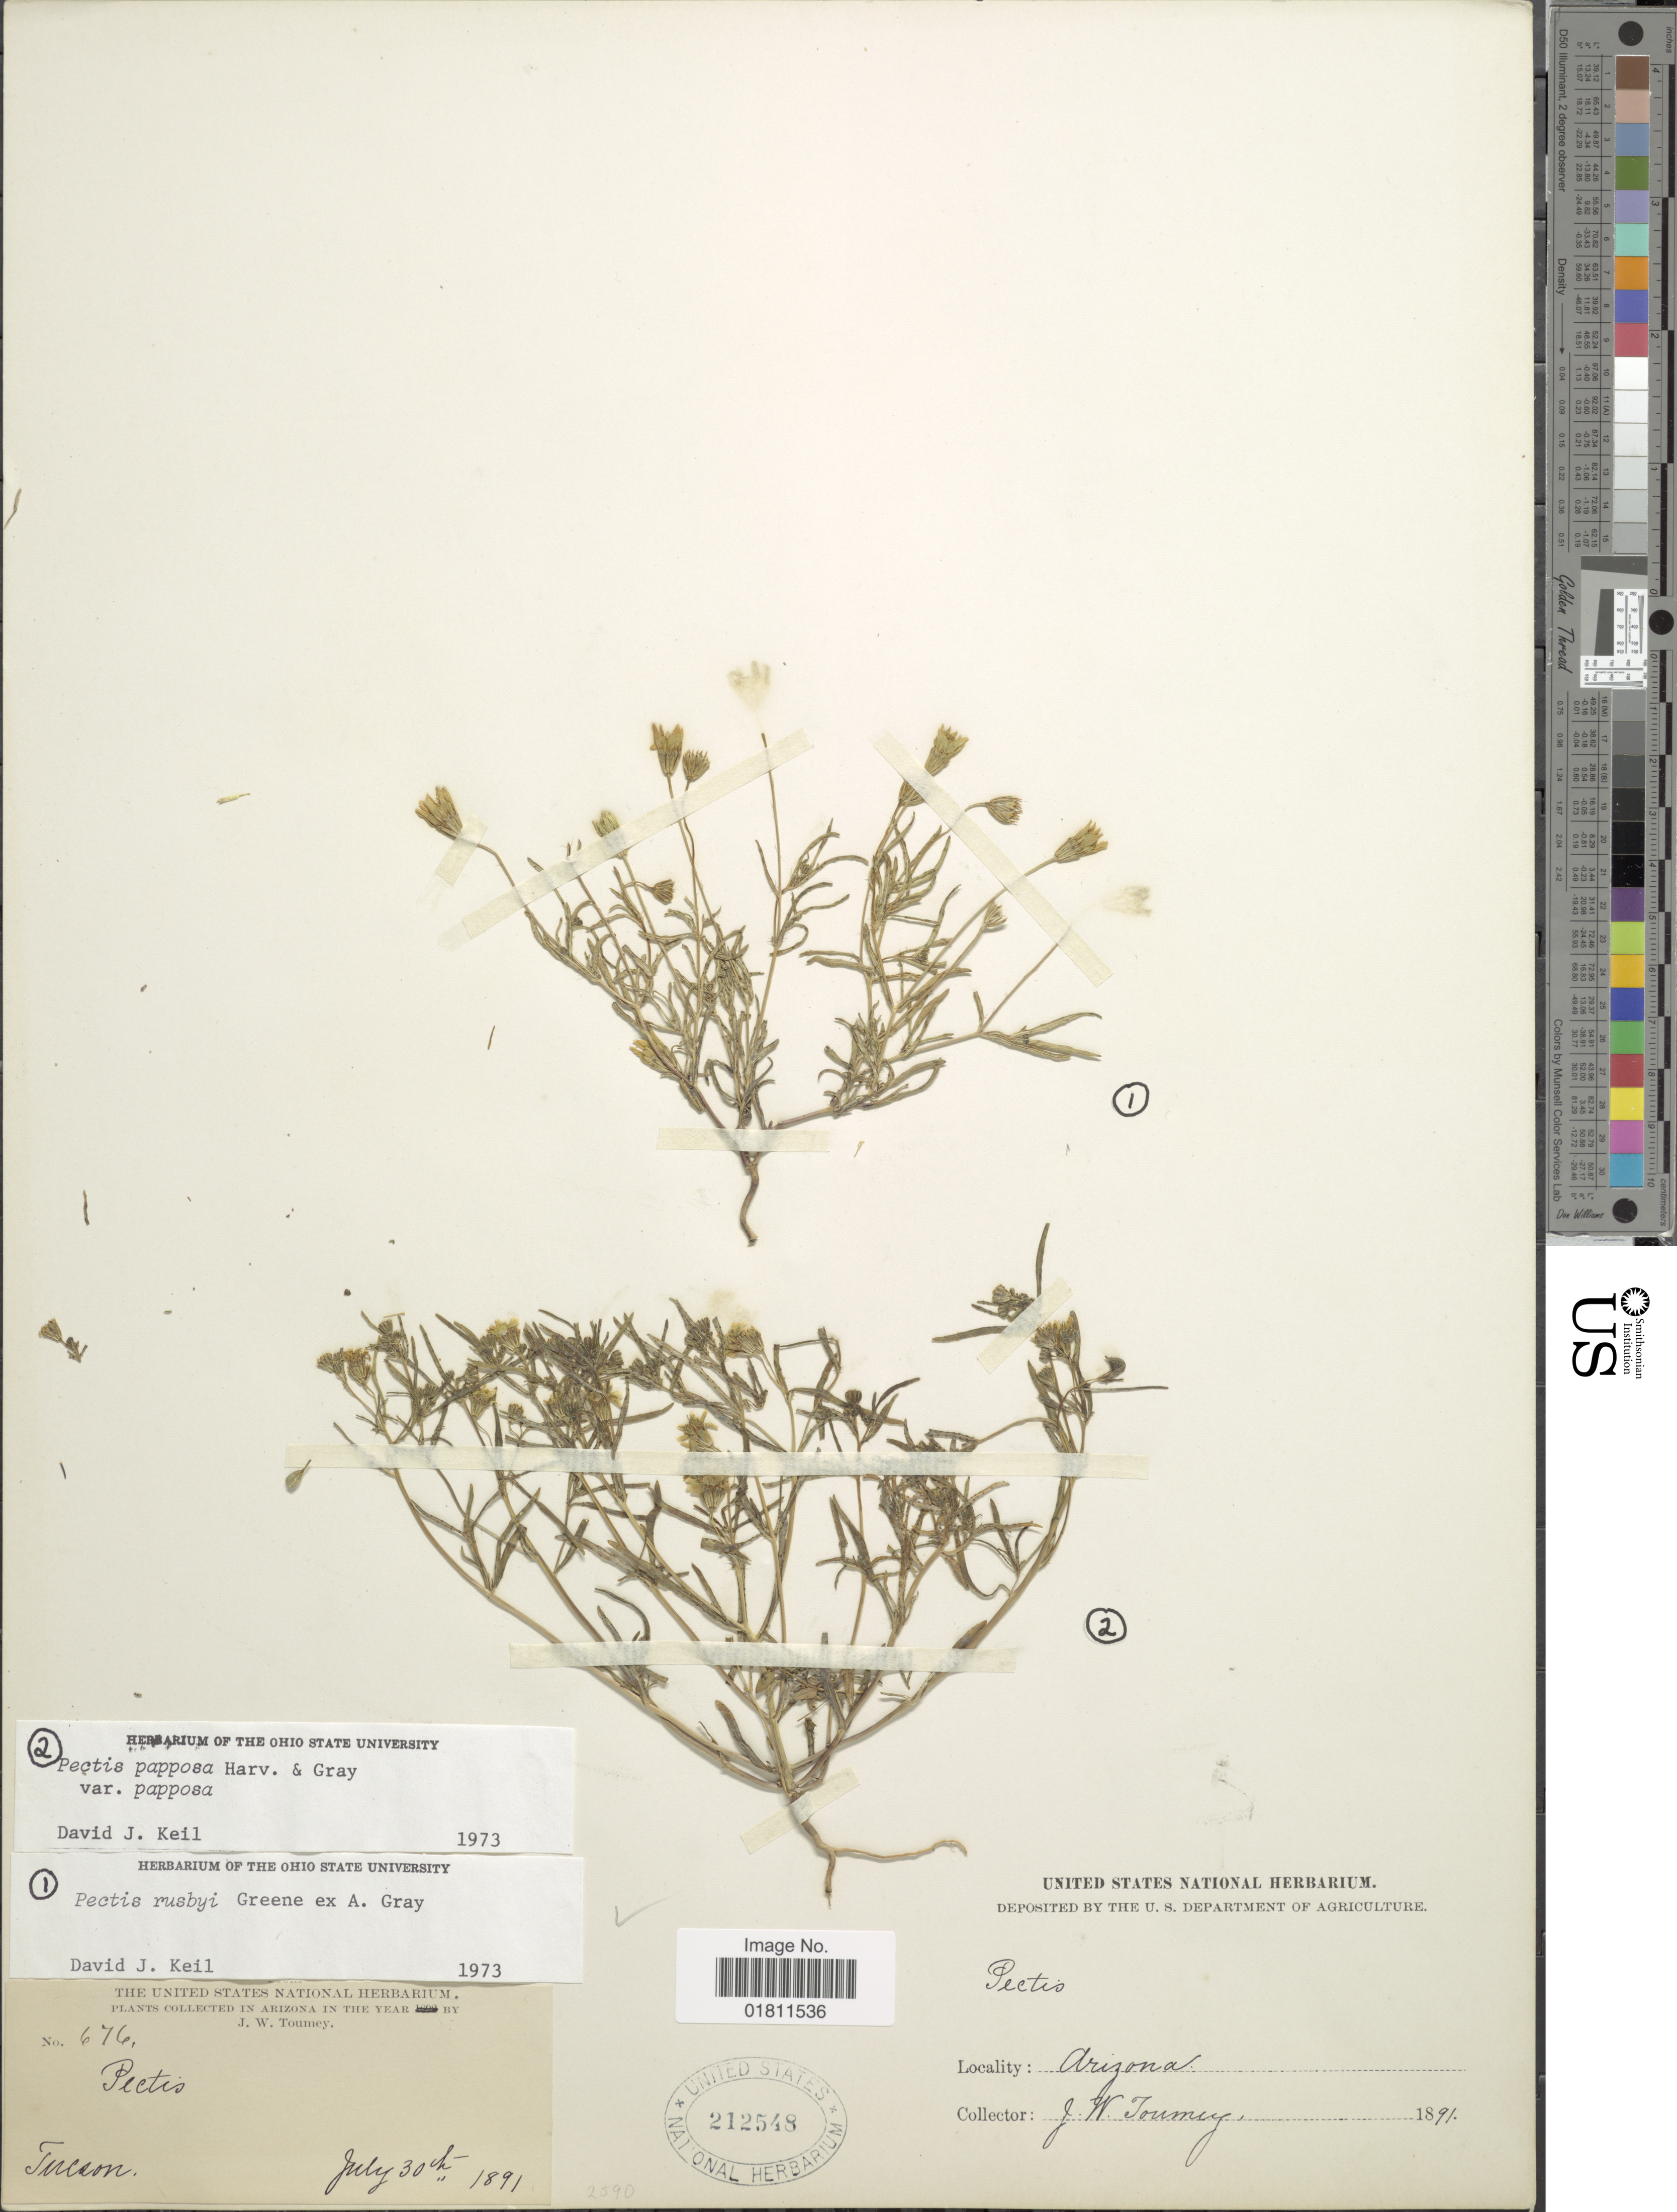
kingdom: Plantae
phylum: Tracheophyta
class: Magnoliopsida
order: Asterales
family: Asteraceae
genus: Pectis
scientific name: Pectis rusbyi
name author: Greene ex A. Gray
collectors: J. W. Toumey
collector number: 676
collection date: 1891-07-30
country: United States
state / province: Arizona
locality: Arizona, Tucson.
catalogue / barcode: US 212548